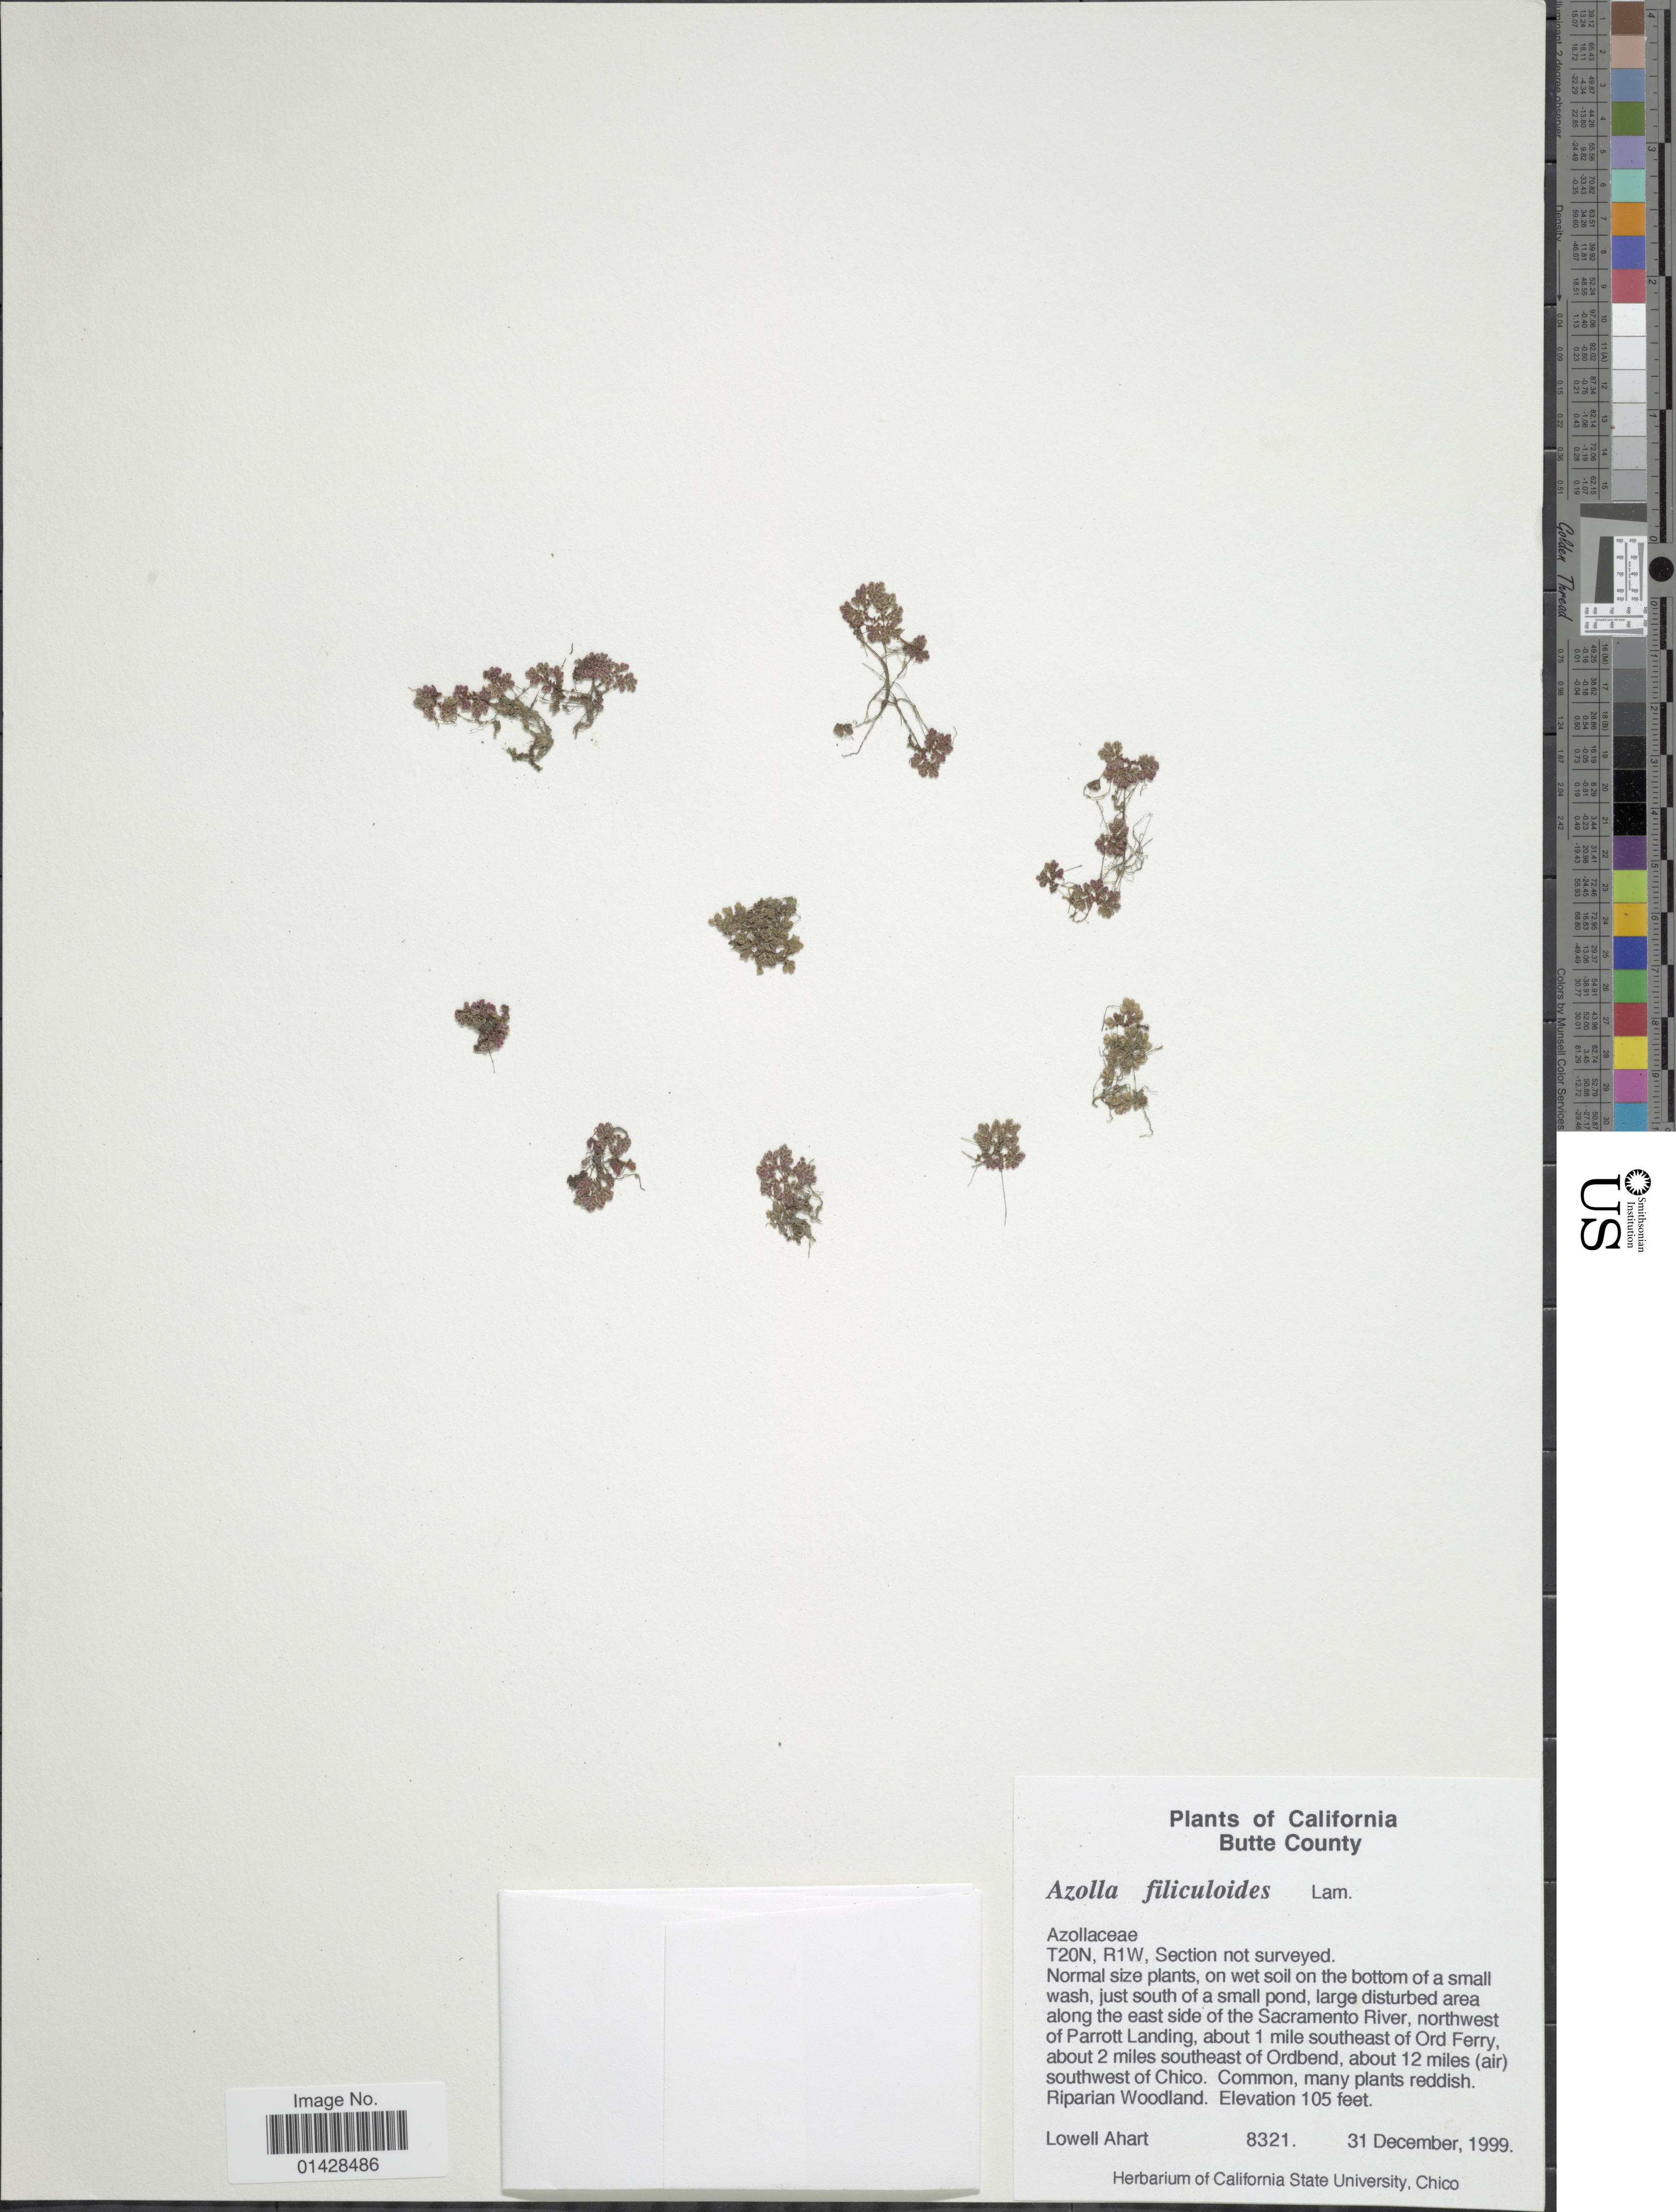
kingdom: Plantae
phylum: Tracheophyta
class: Polypodiopsida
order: Salviniales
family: Salviniaceae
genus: Azolla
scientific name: Azolla filiculoides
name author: Lam.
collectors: L. Ahart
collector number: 8321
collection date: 1999-12-31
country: United States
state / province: California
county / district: Butte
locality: Butte County, T20N, R1W, Section not surveyed. Normal size plants, on wet soil on the bottom of a small wash, just south of a small pond, large disturbed area along the east side of the Sacramento River, northwest of Parrott Landing, about 1 mile southeast of Ord Ferry, about 2 miles southeast of Ordbend, about 12 miles (air) southwest of Chico. Riparian Woodland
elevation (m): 32